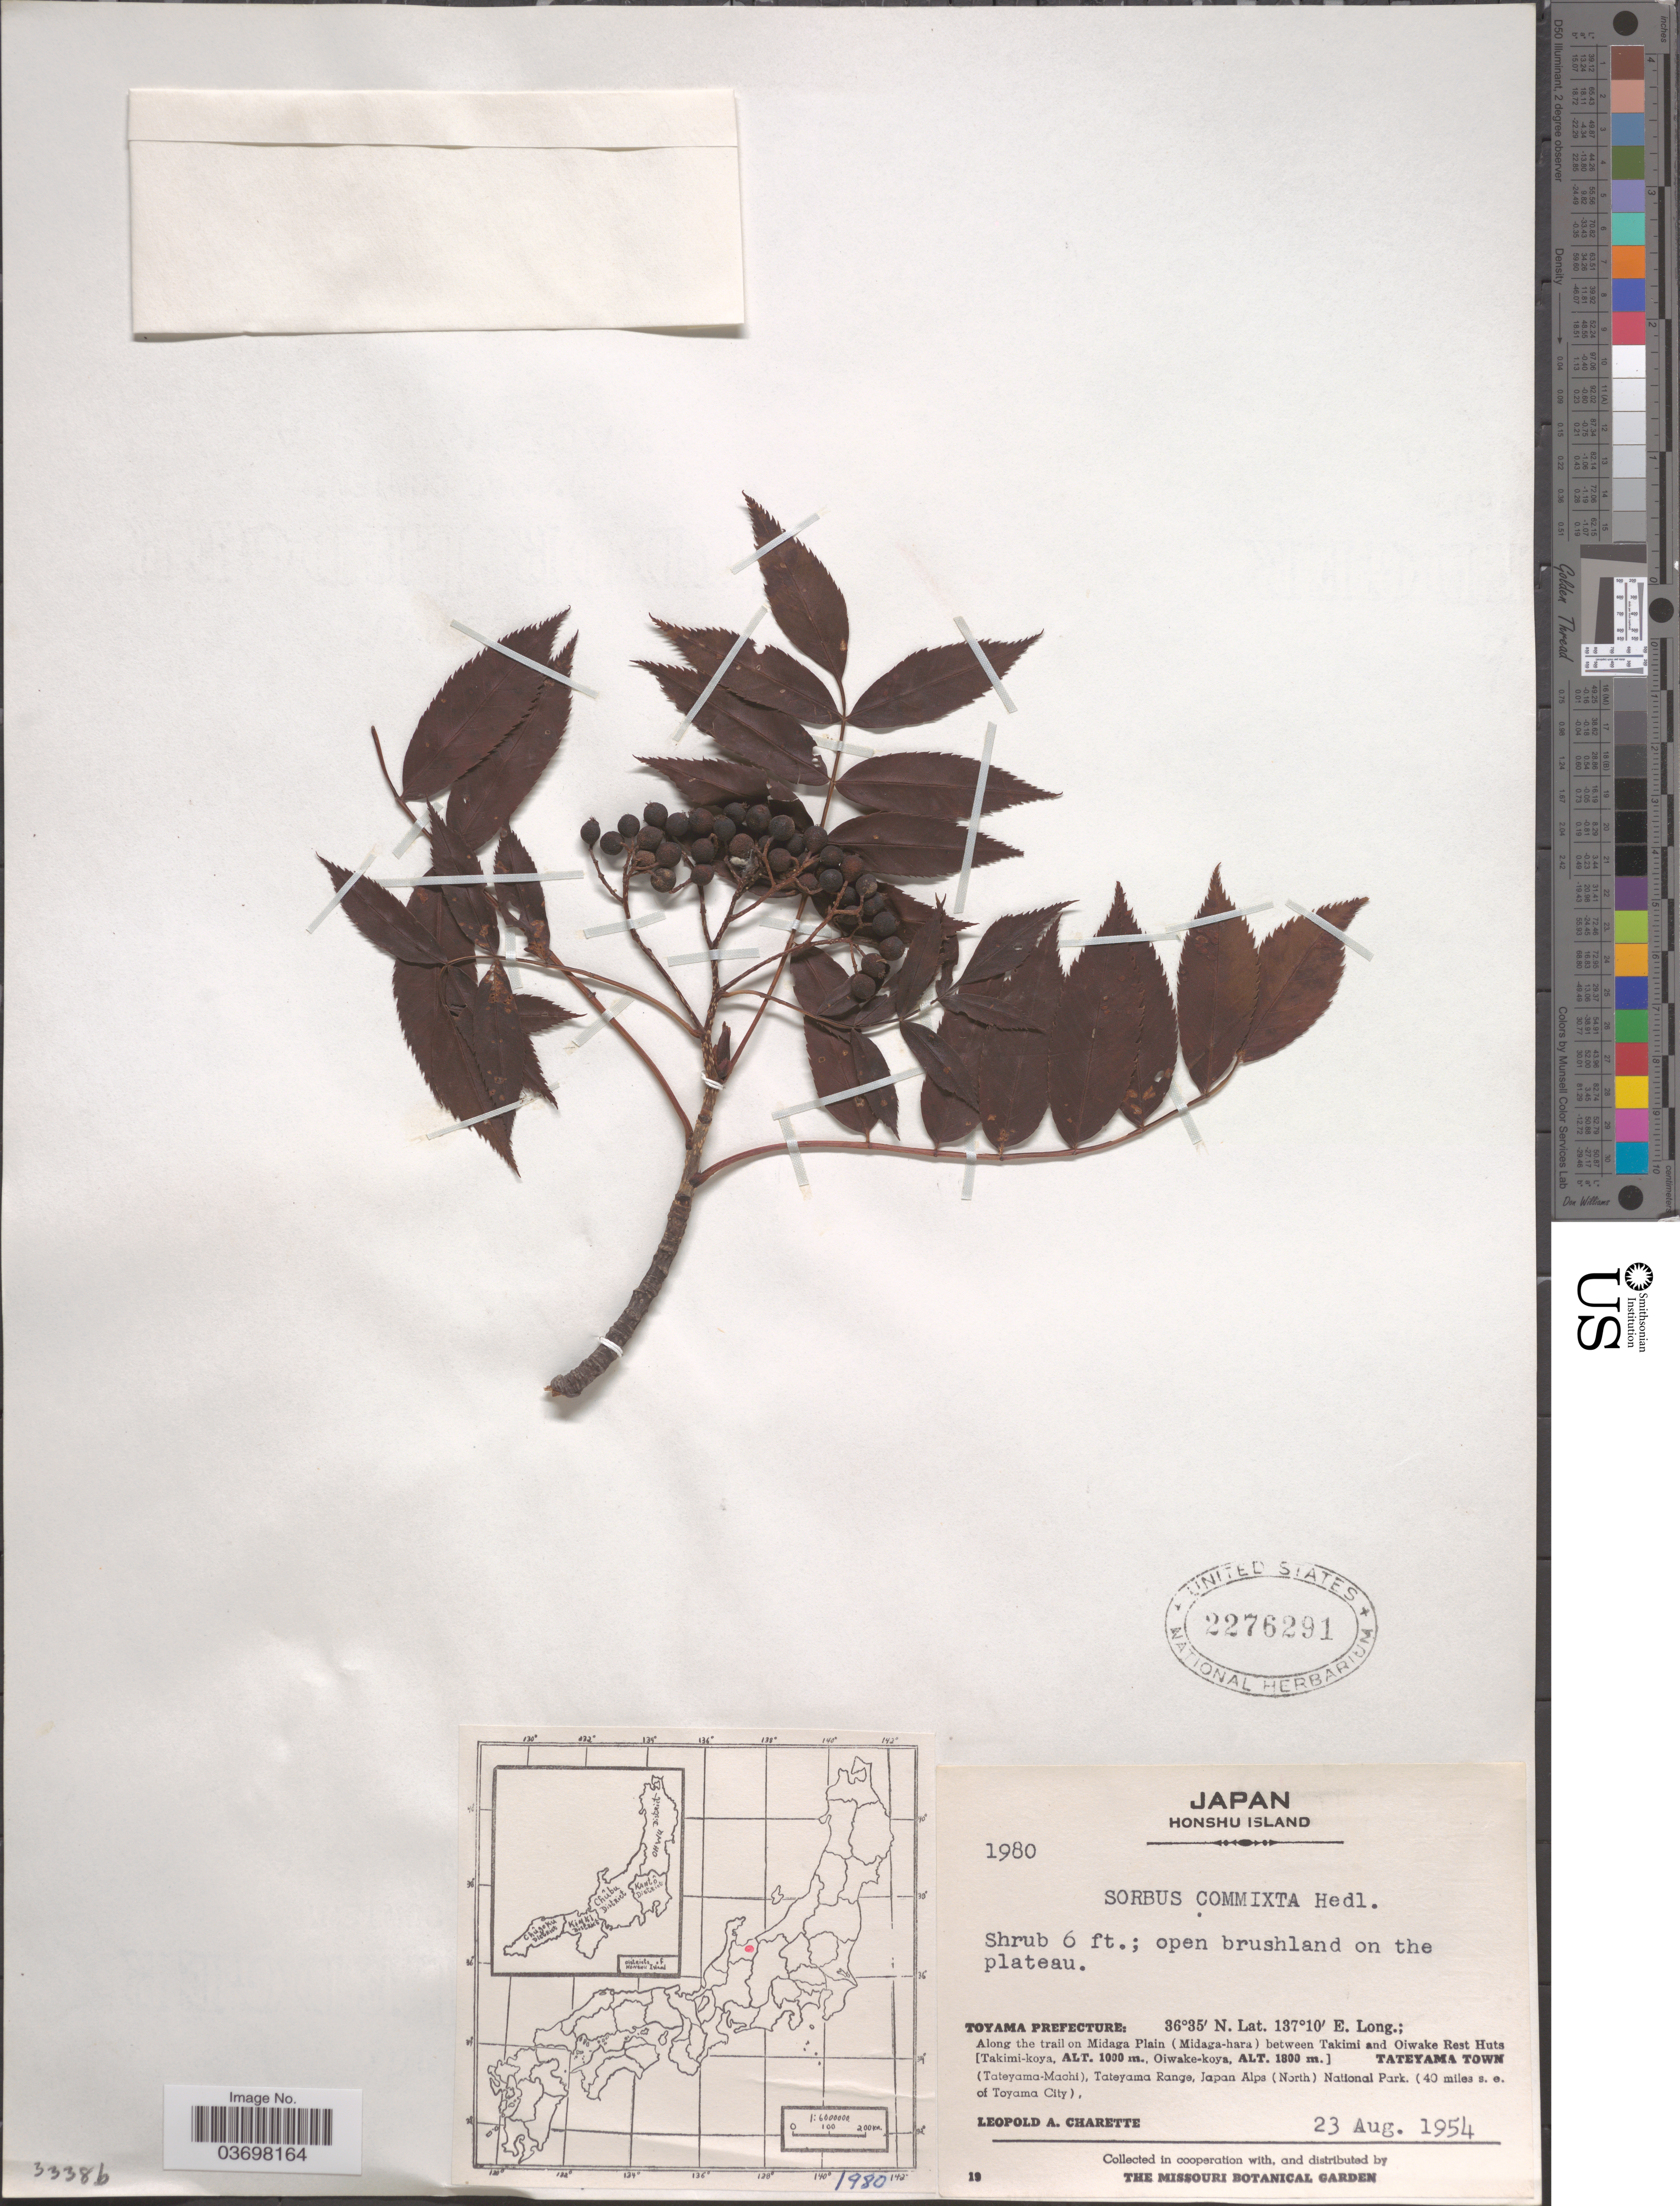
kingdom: Plantae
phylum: Tracheophyta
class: Magnoliopsida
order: Rosales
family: Rosaceae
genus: Sorbus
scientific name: Sorbus commixta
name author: Hedl.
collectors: L. A. Charette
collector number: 1980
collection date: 1954-08-23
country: Japan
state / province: Toyama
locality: Honshu Island. Toyama Prefecture: Along the trail on Midaga Plain (Midaga-hara) between Takimi and Oiwake Rest Huts [Takimi-koya, Oiwake-koya]. Tateyama Town (Tateyama-Machi, Tateyama Range, Japan Alps (North) National Park. (40 miles s.e. of Toyama City).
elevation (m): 1000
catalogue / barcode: US 2276291